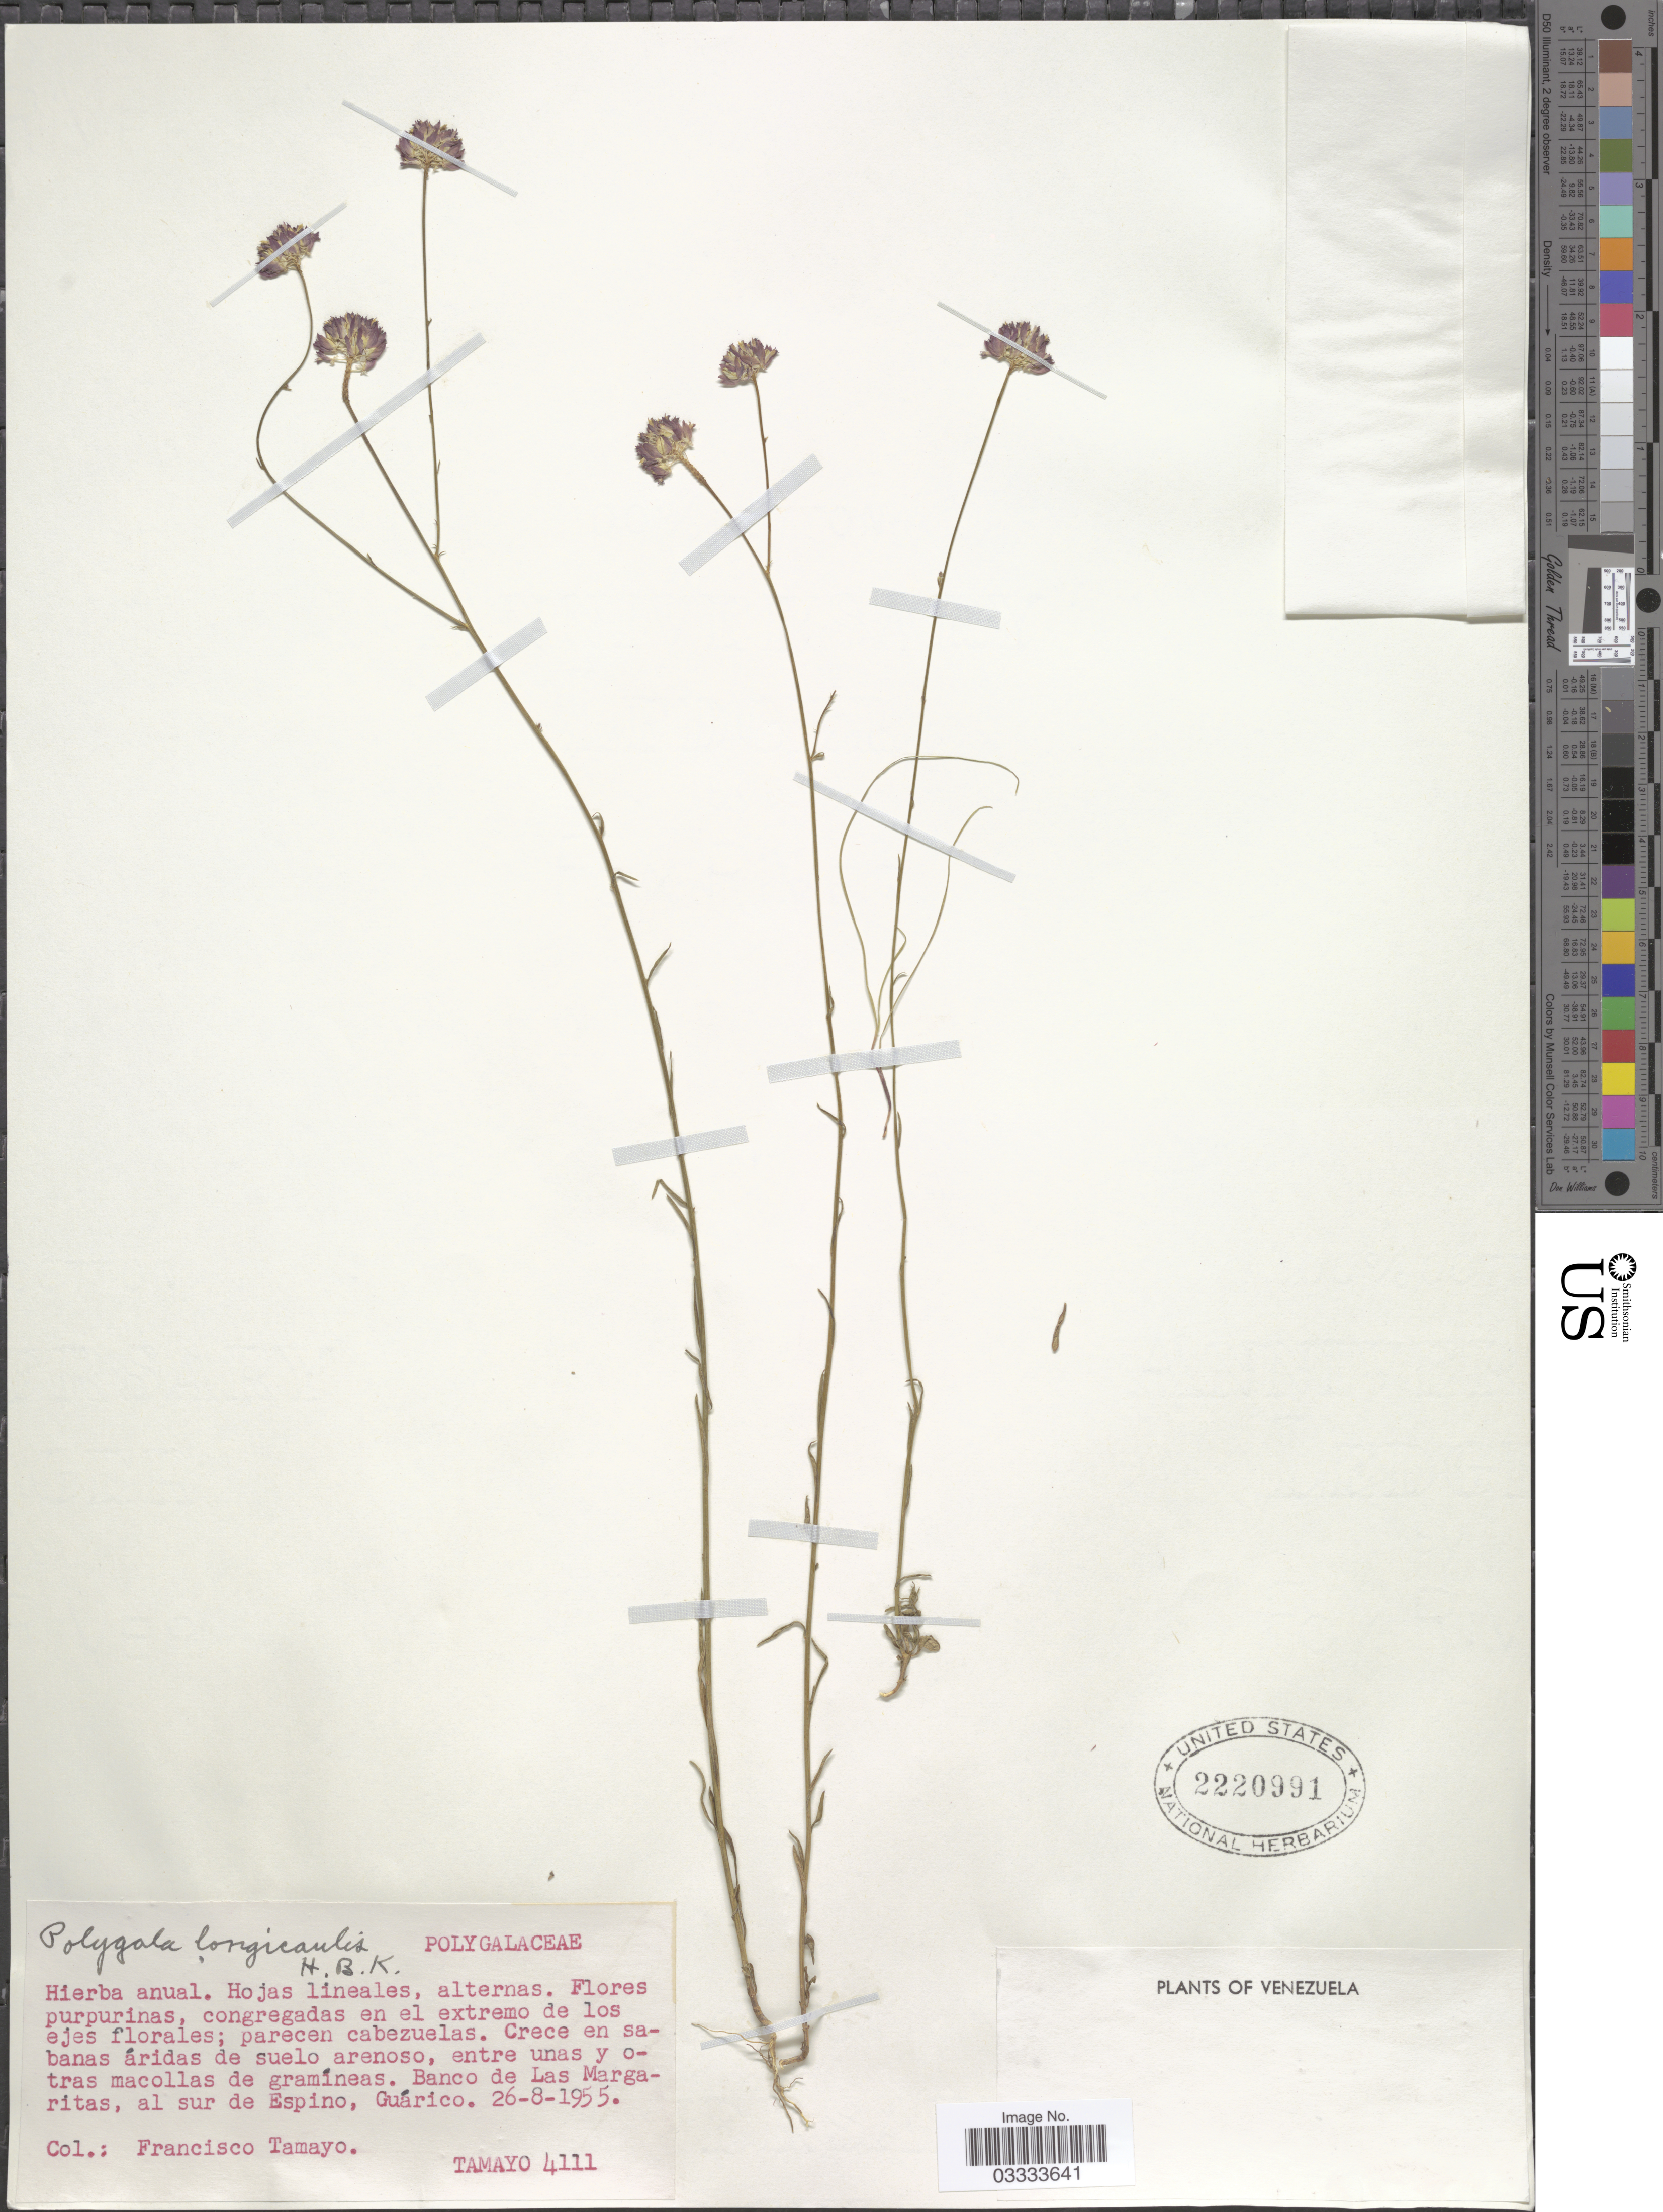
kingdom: Plantae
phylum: Tracheophyta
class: Magnoliopsida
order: Fabales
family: Polygalaceae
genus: Polygala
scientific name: Polygala longicaulis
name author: Kunth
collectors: F. Tamayo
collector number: Tamayo 4111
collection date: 1955-08-26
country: Venezuela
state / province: Guárico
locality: Banco de Las Margaritas, al sur de Espino.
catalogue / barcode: US 2220991